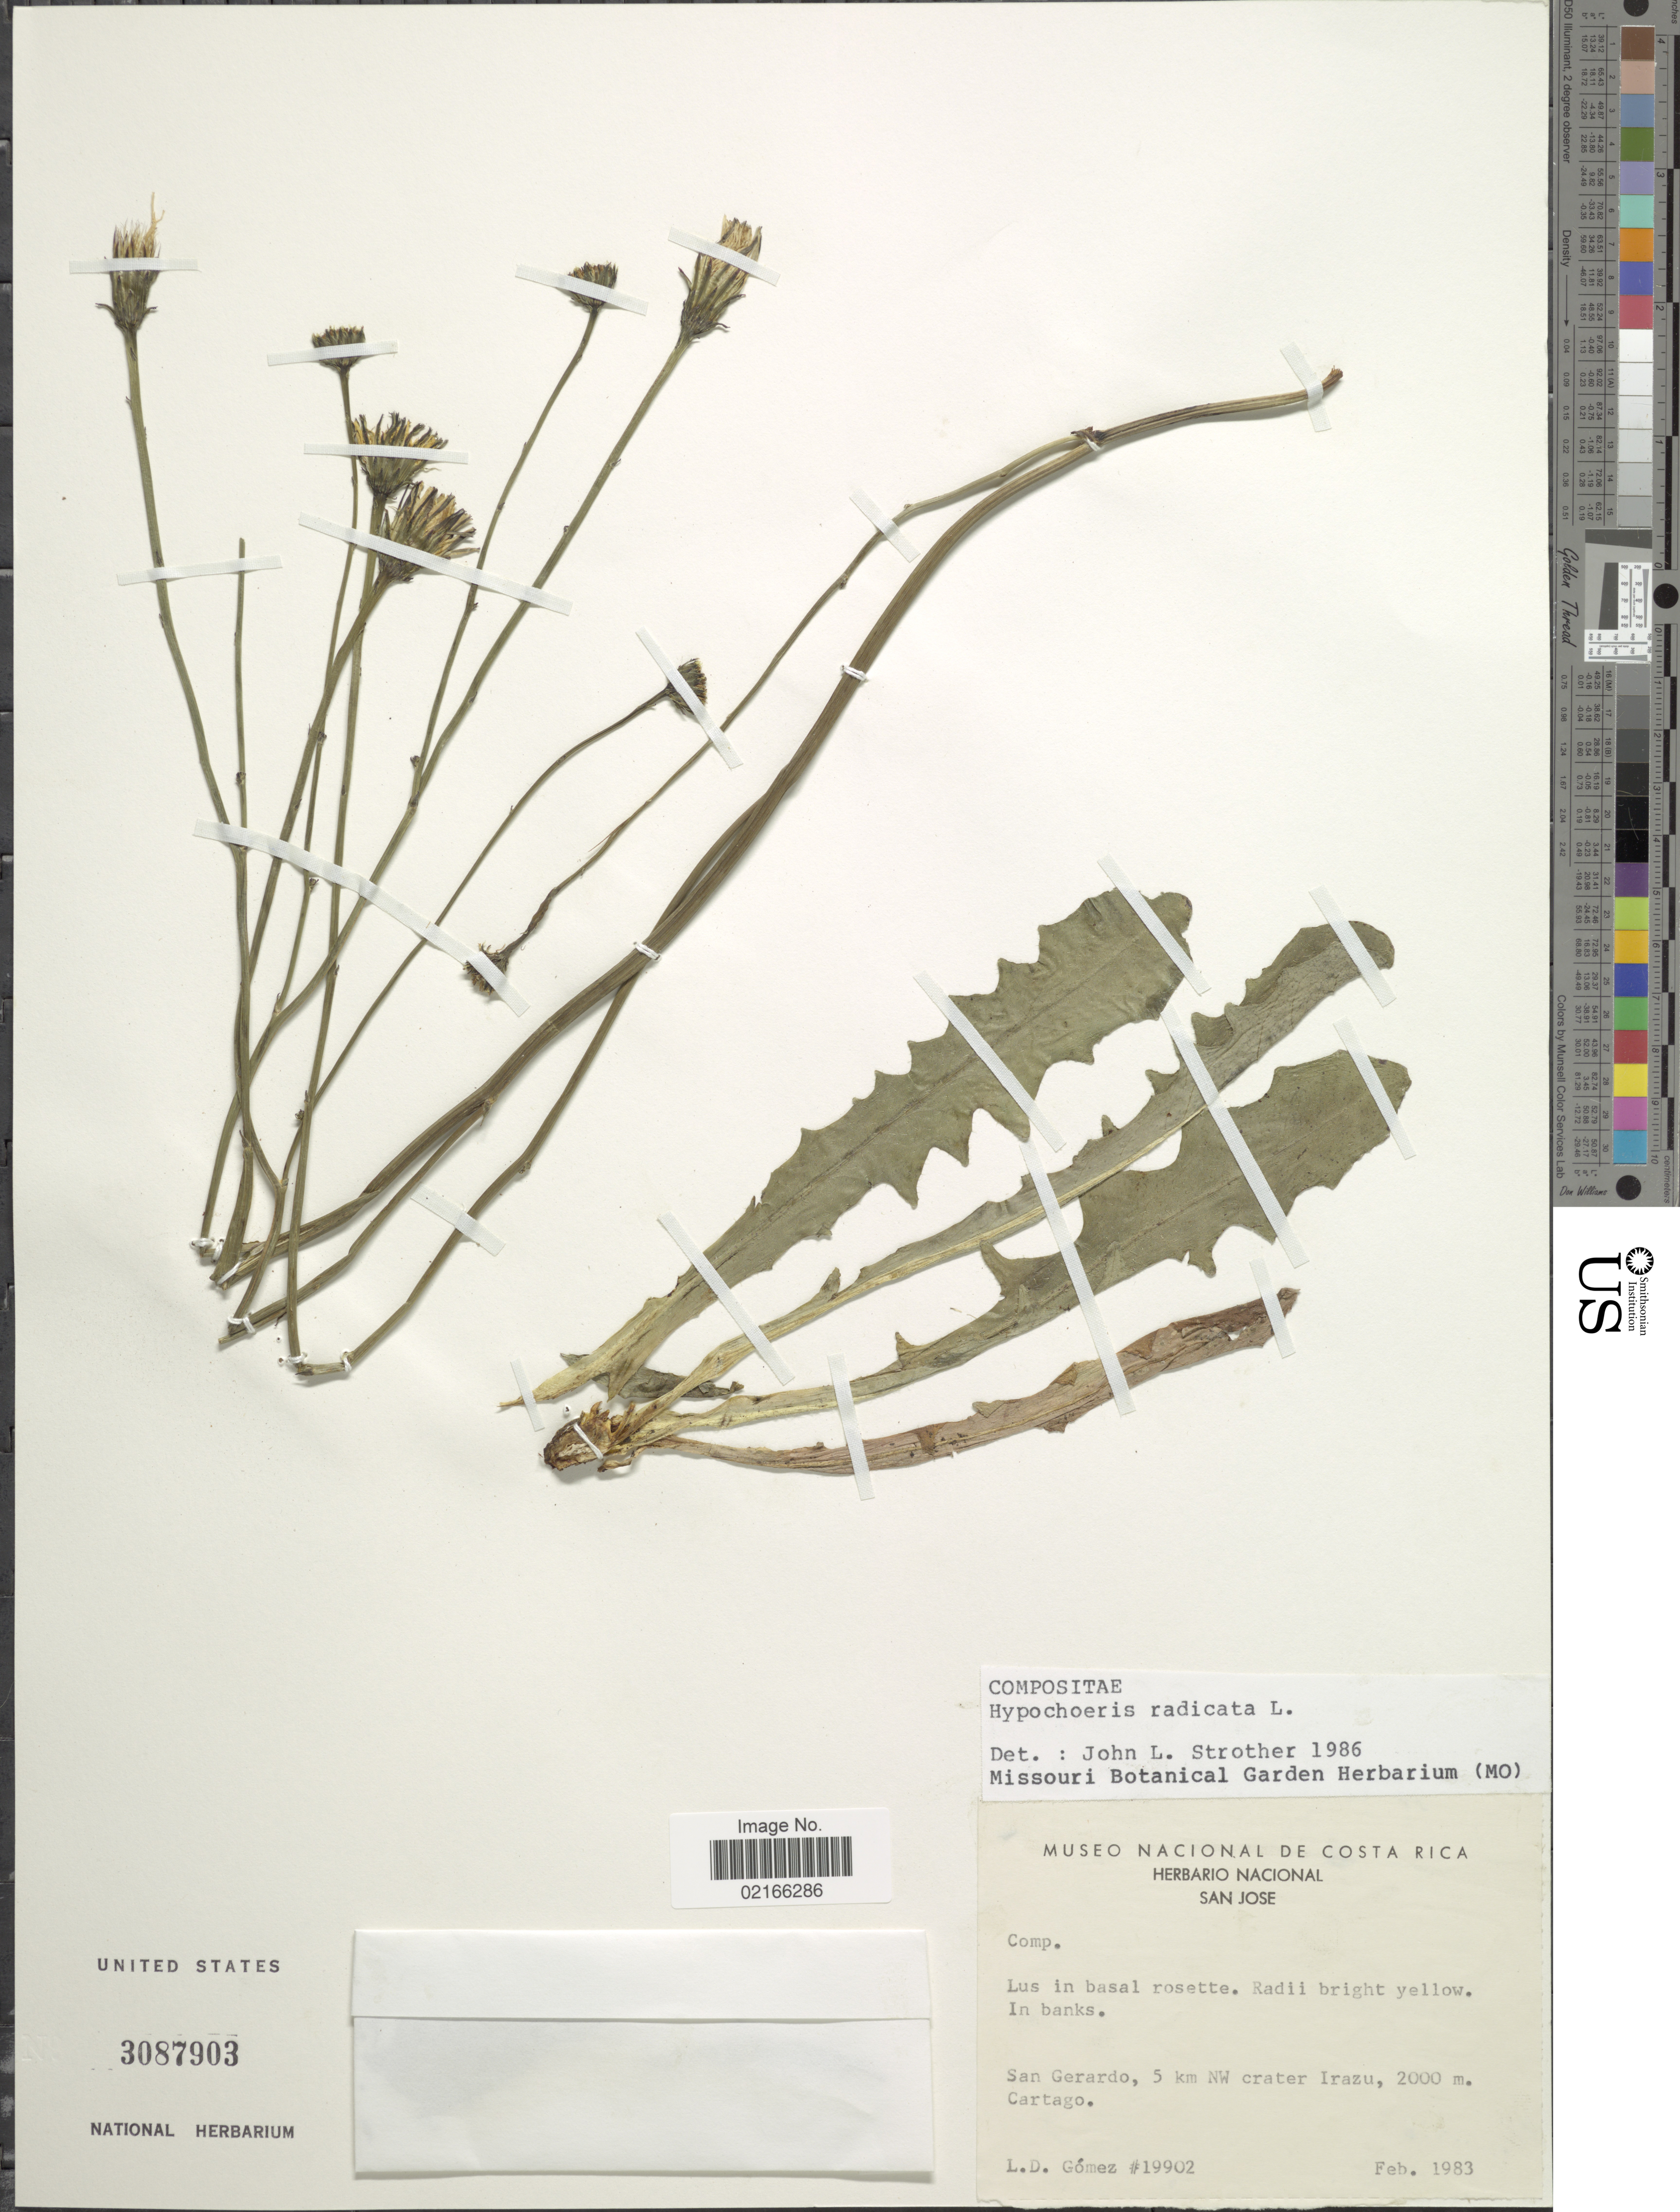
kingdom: Plantae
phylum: Tracheophyta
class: Magnoliopsida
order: Asterales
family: Asteraceae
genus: Hypochaeris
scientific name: Hypochaeris radicata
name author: L.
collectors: L. Gomez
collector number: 19902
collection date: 1983-02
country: Costa Rica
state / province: Cartago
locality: San Gerardo, 5 km NW crater Irazu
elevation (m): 2000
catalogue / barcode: US 3087903